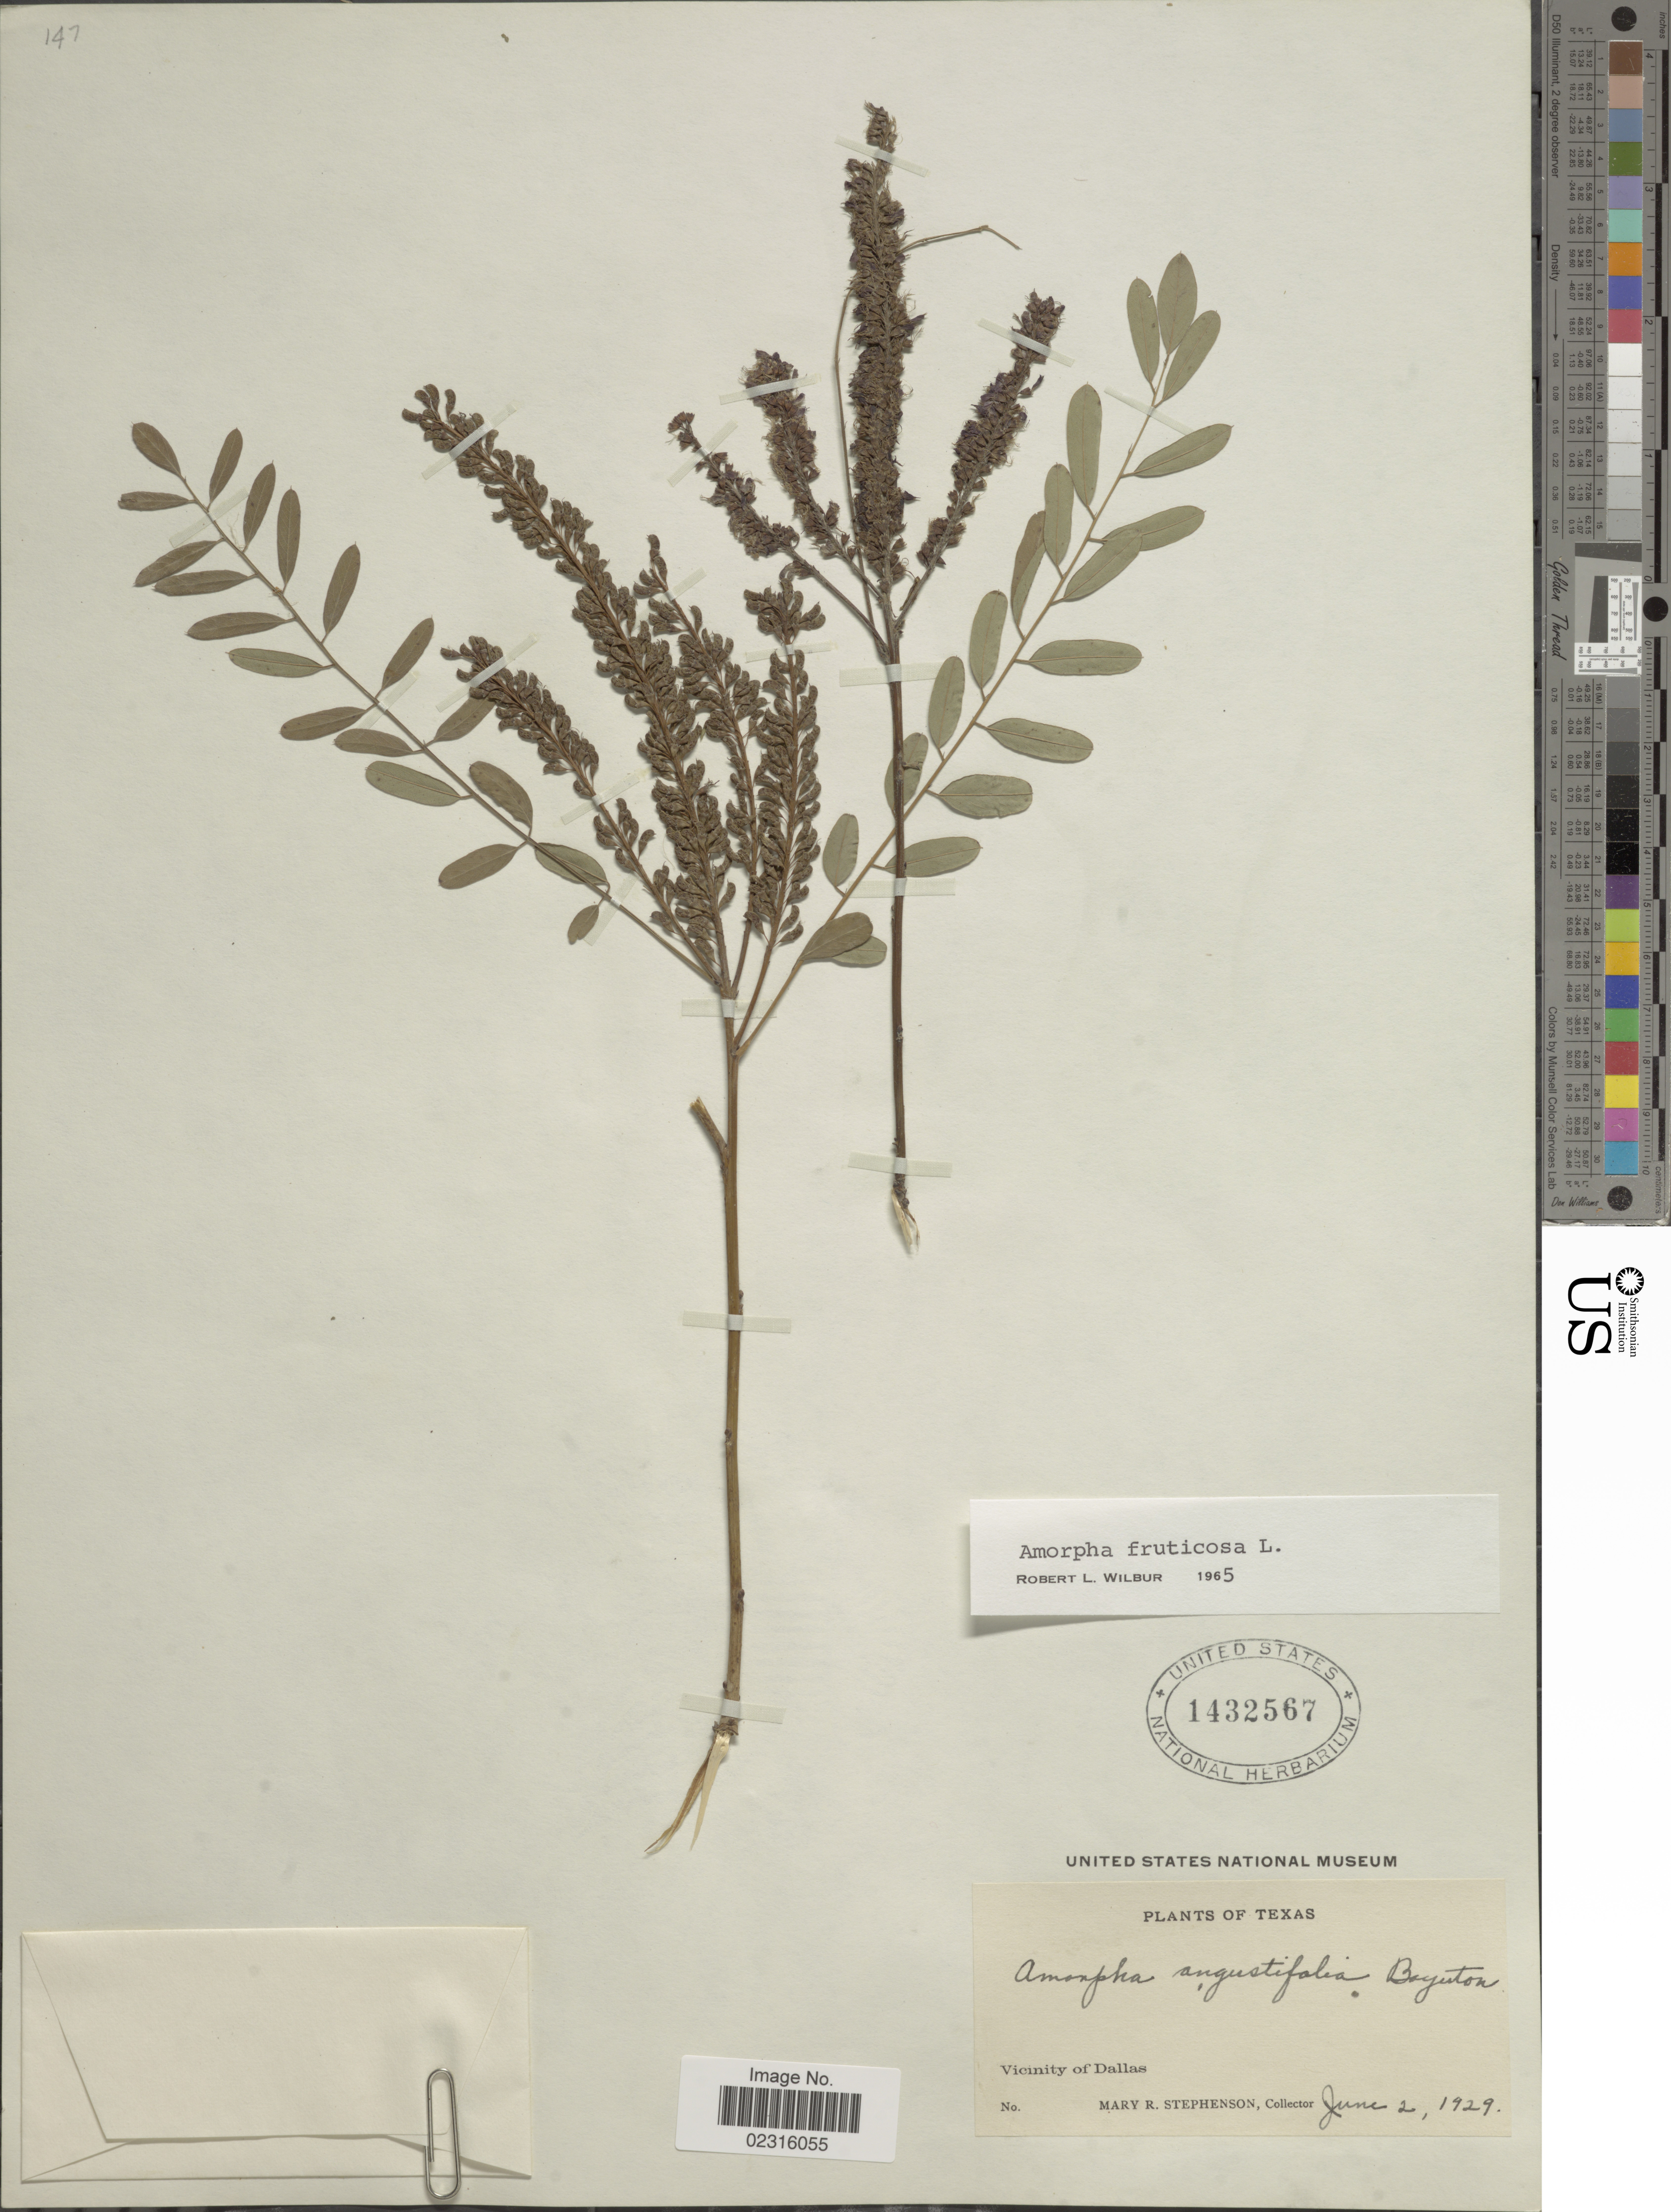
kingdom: Plantae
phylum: Tracheophyta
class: Magnoliopsida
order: Fabales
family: Fabaceae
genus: Amorpha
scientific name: Amorpha fruticosa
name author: L.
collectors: M. Stephenson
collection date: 1929-06-02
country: United States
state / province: Texas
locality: Vicinity of Dallas.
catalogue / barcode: US 1432567